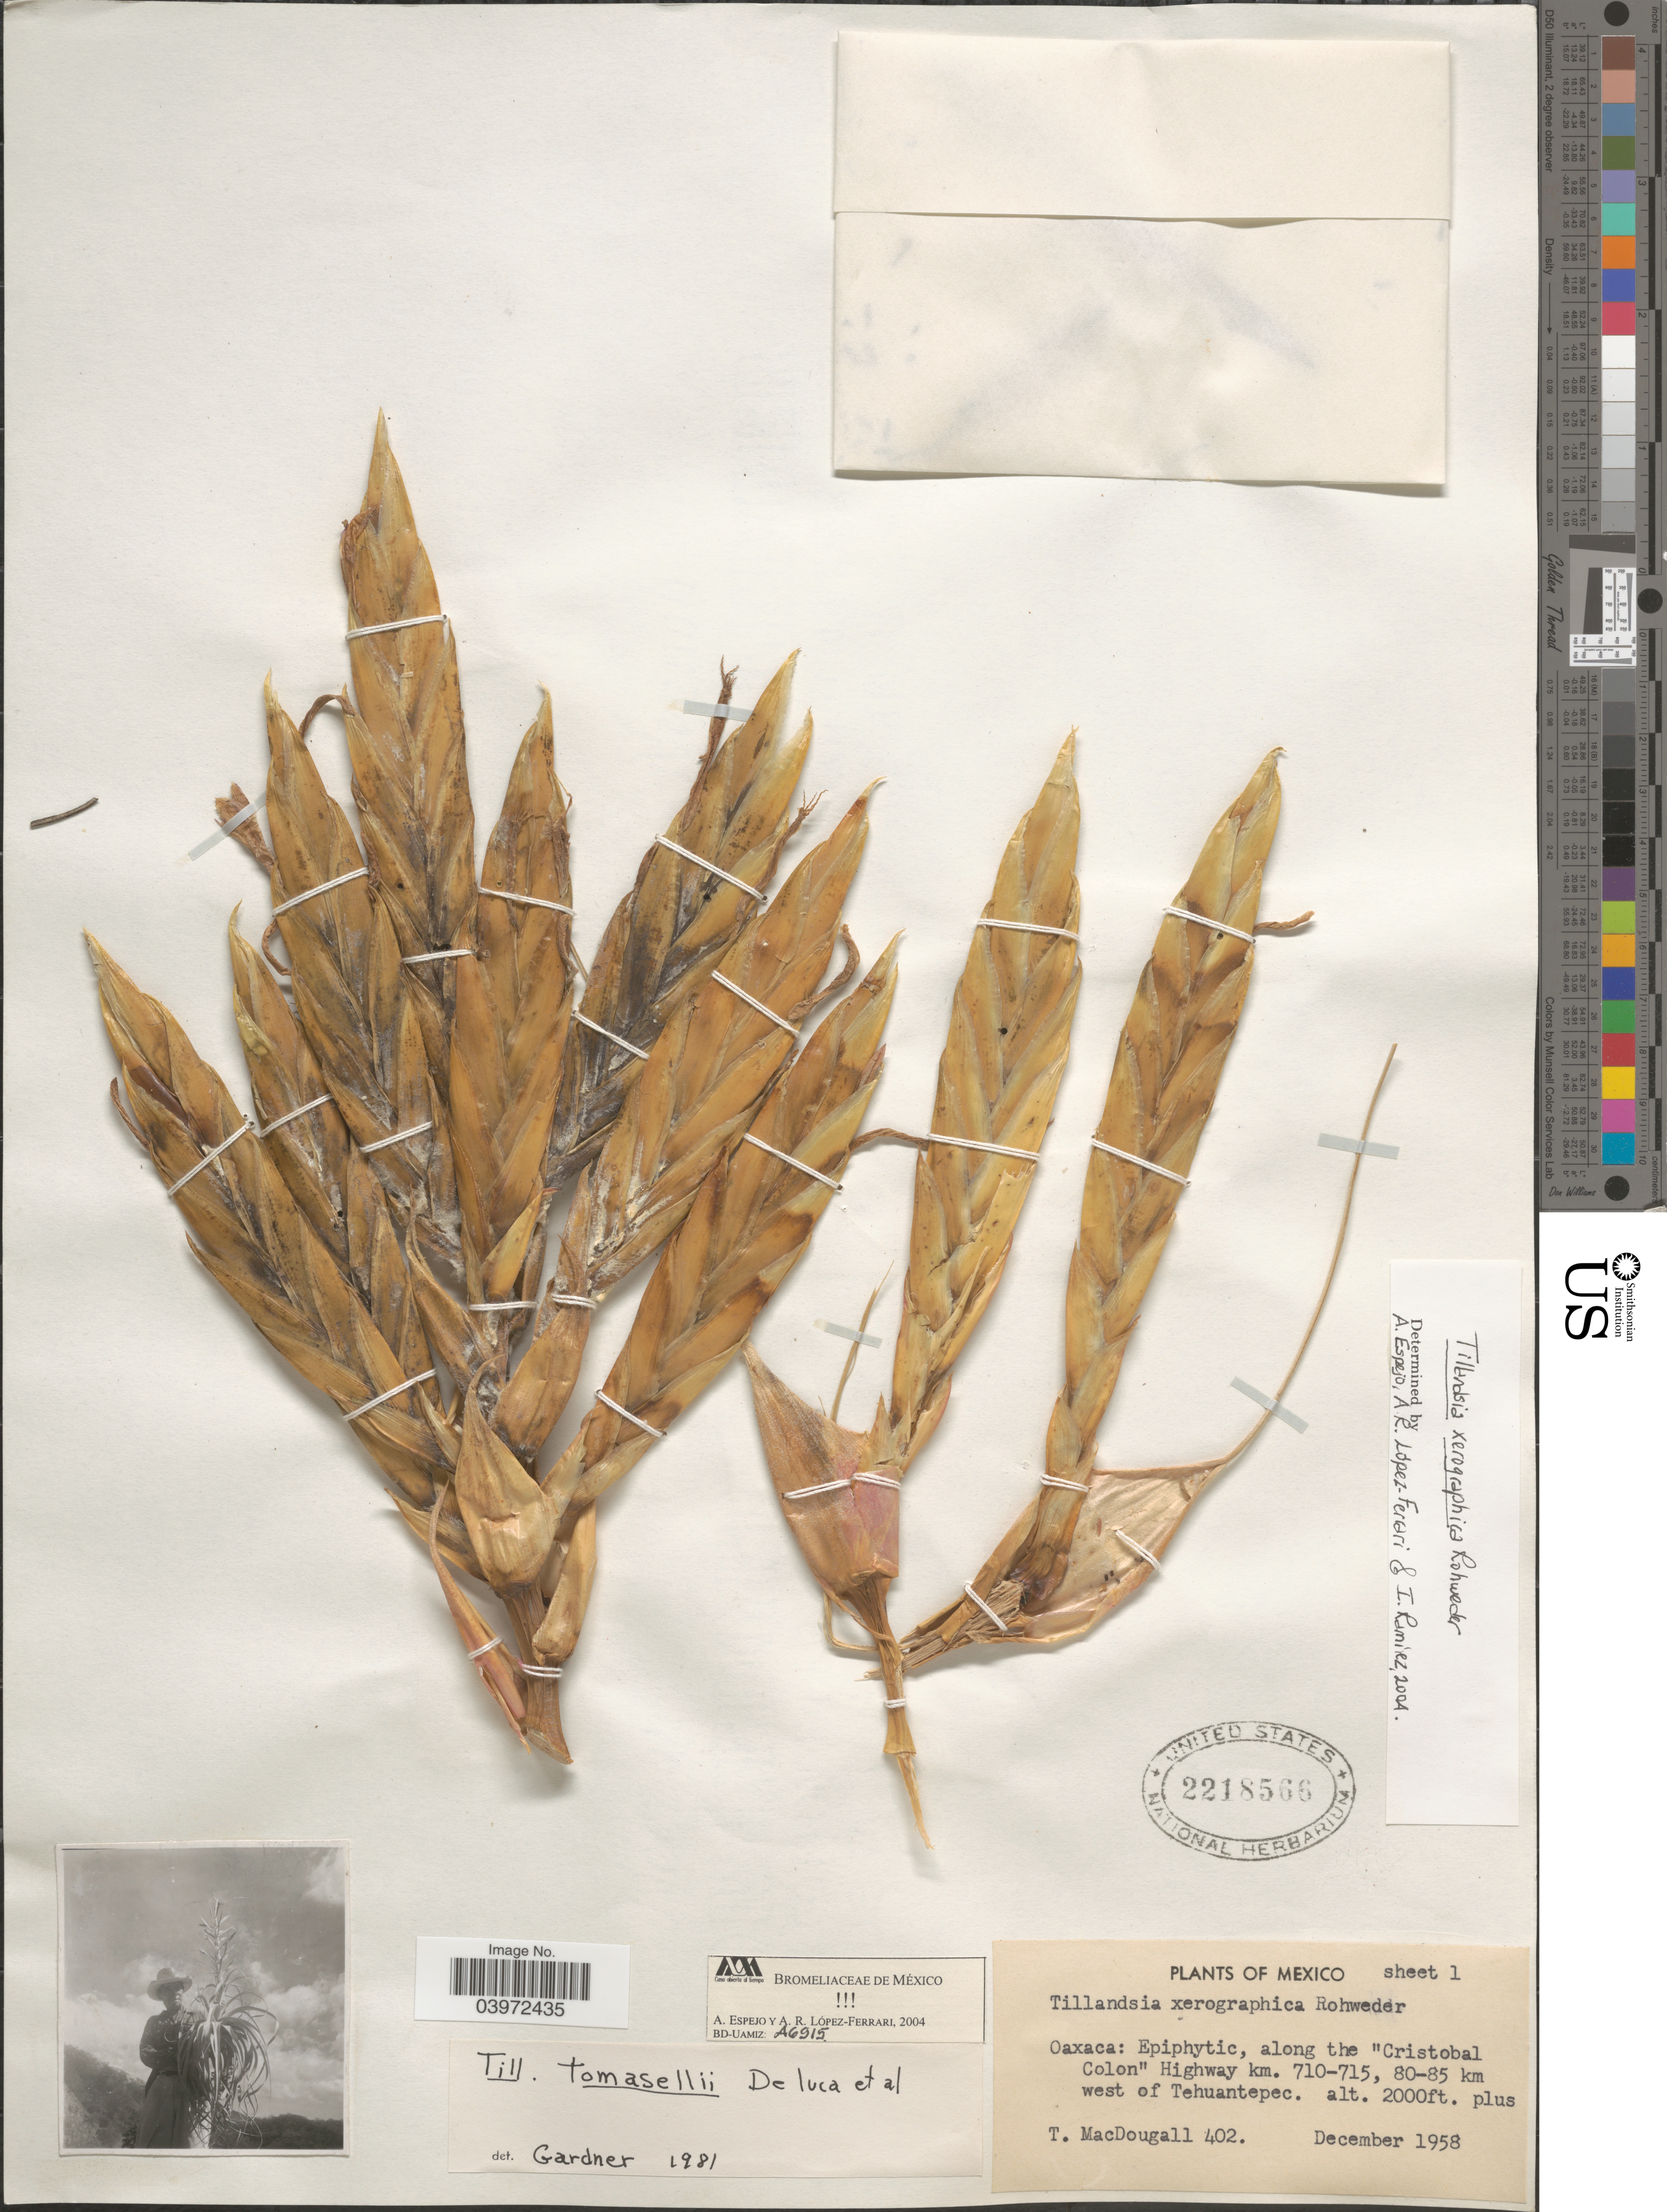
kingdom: Plantae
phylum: Tracheophyta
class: Liliopsida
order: Poales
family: Bromeliaceae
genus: Tillandsia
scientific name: Tillandsia xerographica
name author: Rohweder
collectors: T. B. MacDougall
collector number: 402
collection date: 1958-12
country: Mexico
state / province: Oaxaca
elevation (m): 610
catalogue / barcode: US 2218566